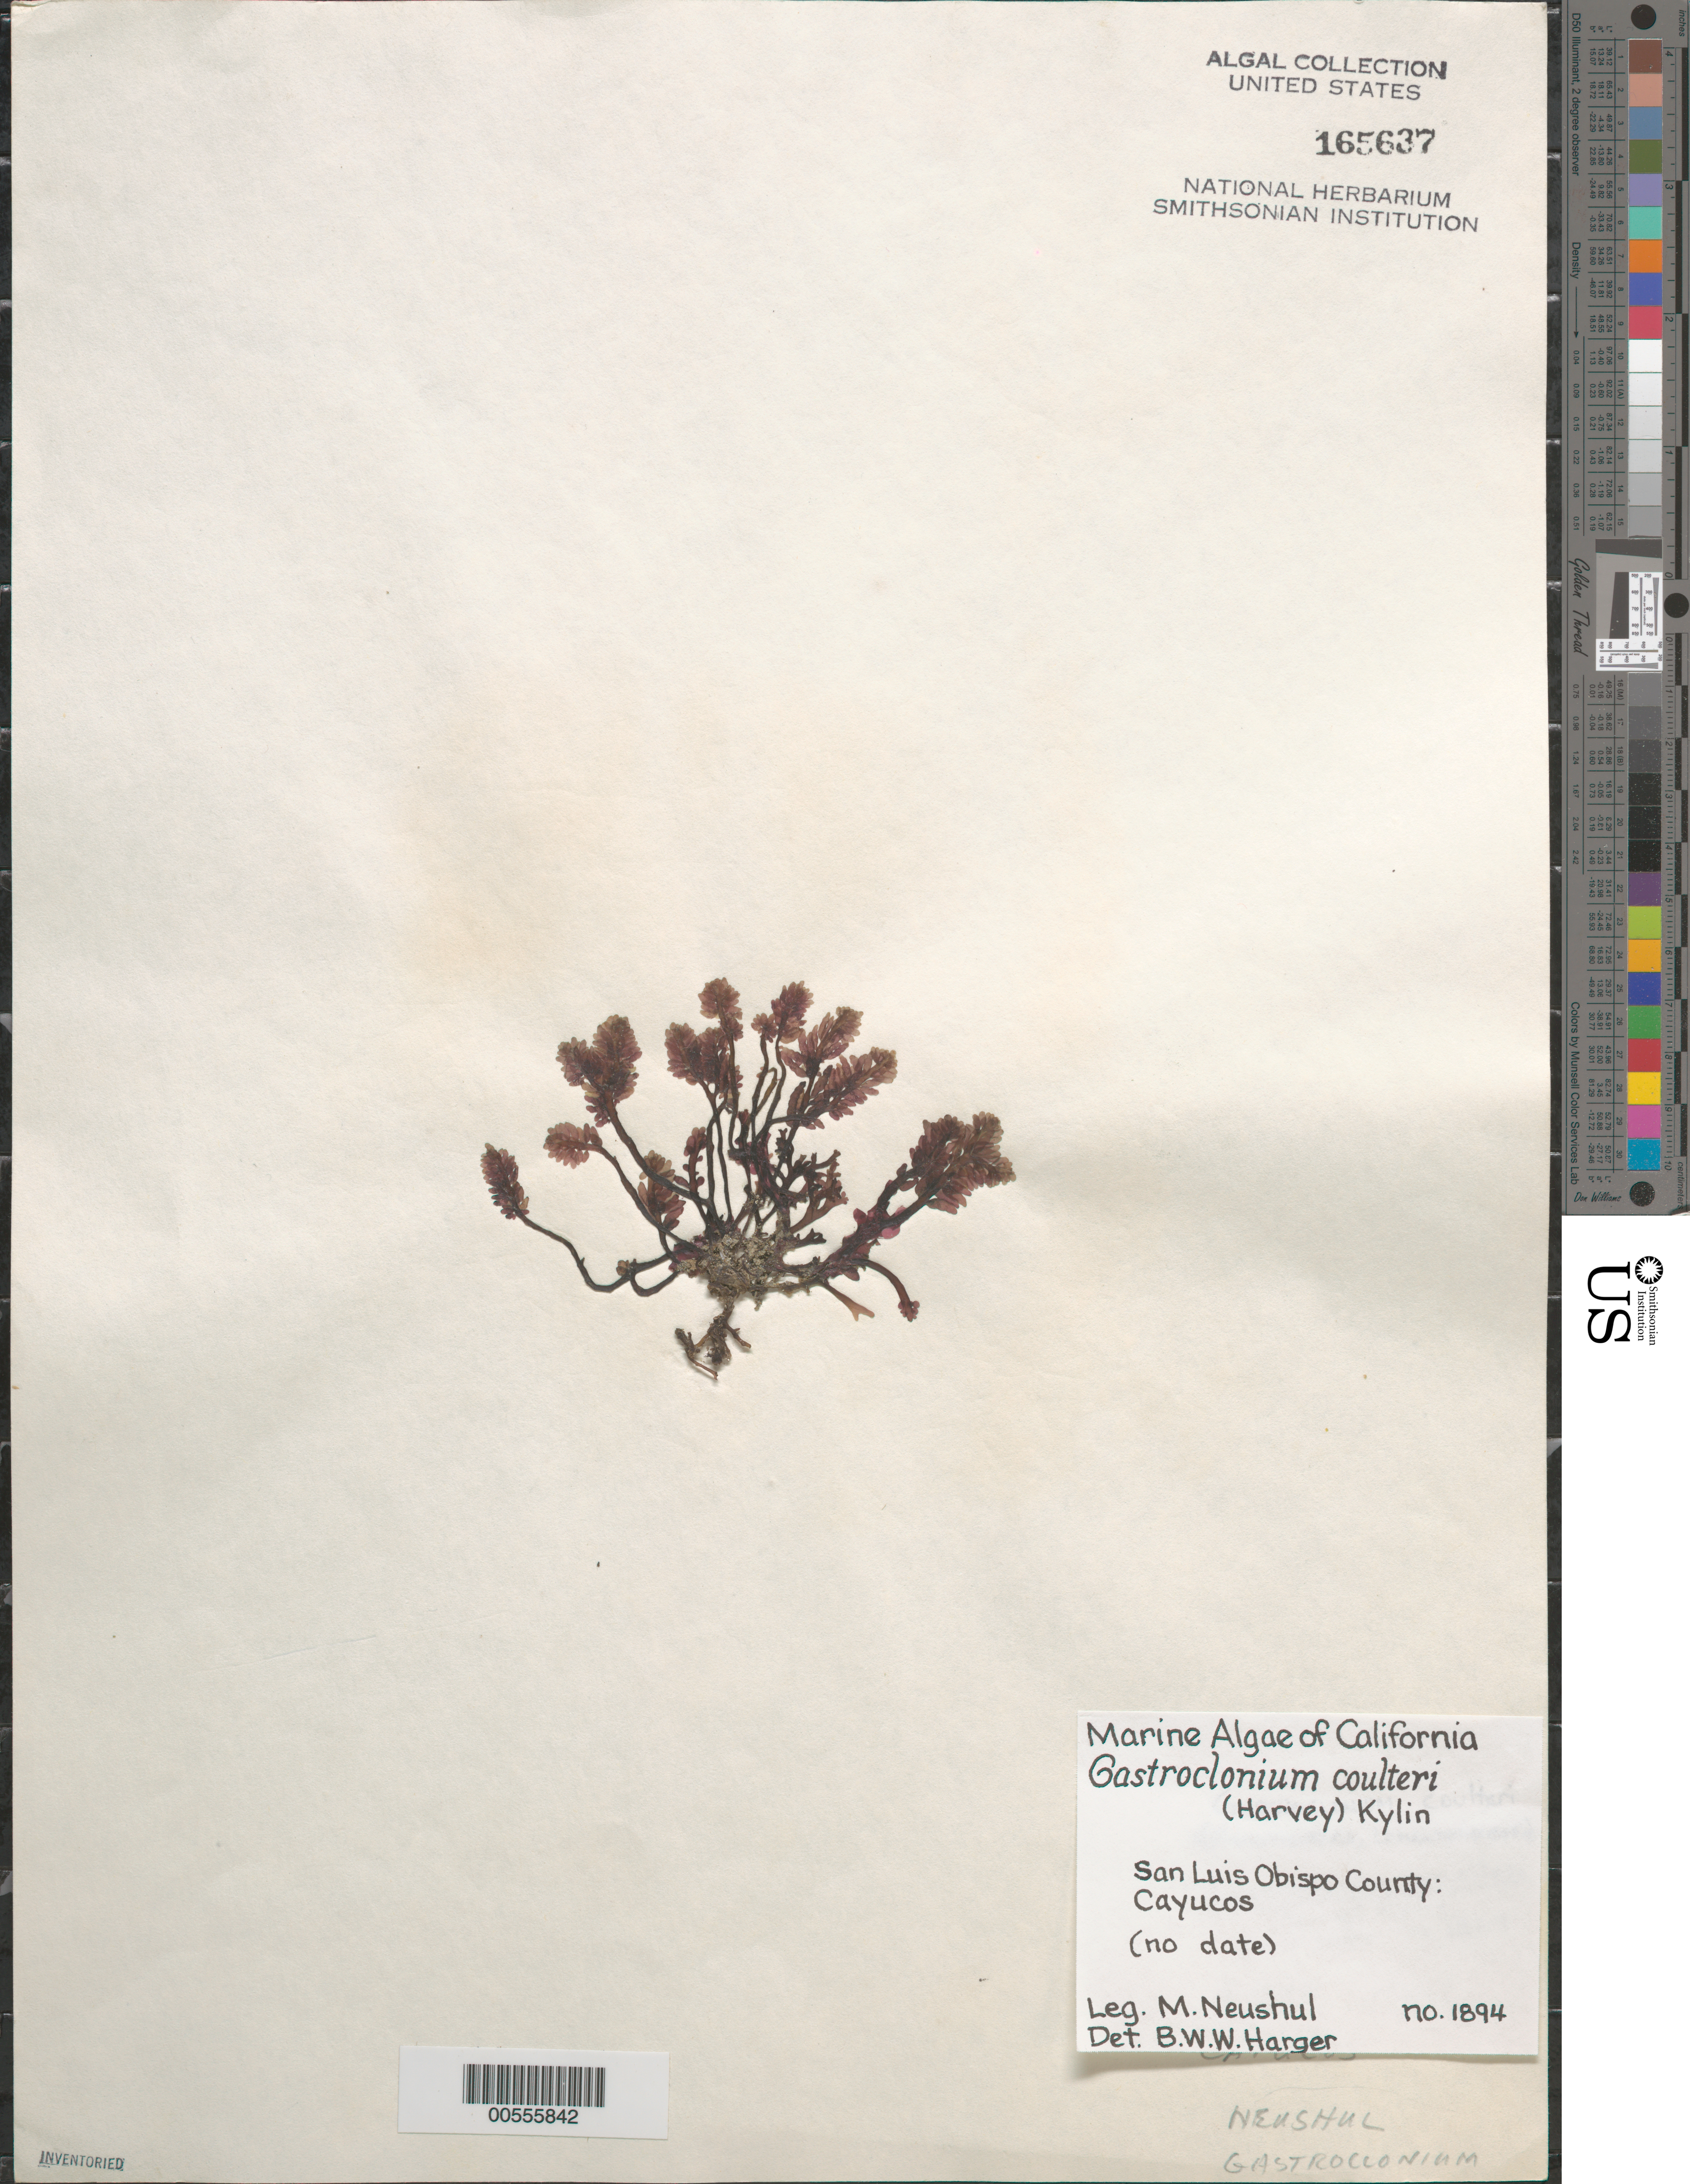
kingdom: Plantae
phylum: Rhodophyta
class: Florideophyceae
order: Rhodymeniales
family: Champiaceae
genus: Neogastroclonium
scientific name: Neogastroclonium subarticulatum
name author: (Turner) L. Le Gall et al.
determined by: Algae name updating Project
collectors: M. Neushul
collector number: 1894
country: United States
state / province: California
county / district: San Luis Obispo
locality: Cayucos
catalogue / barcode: US 165637